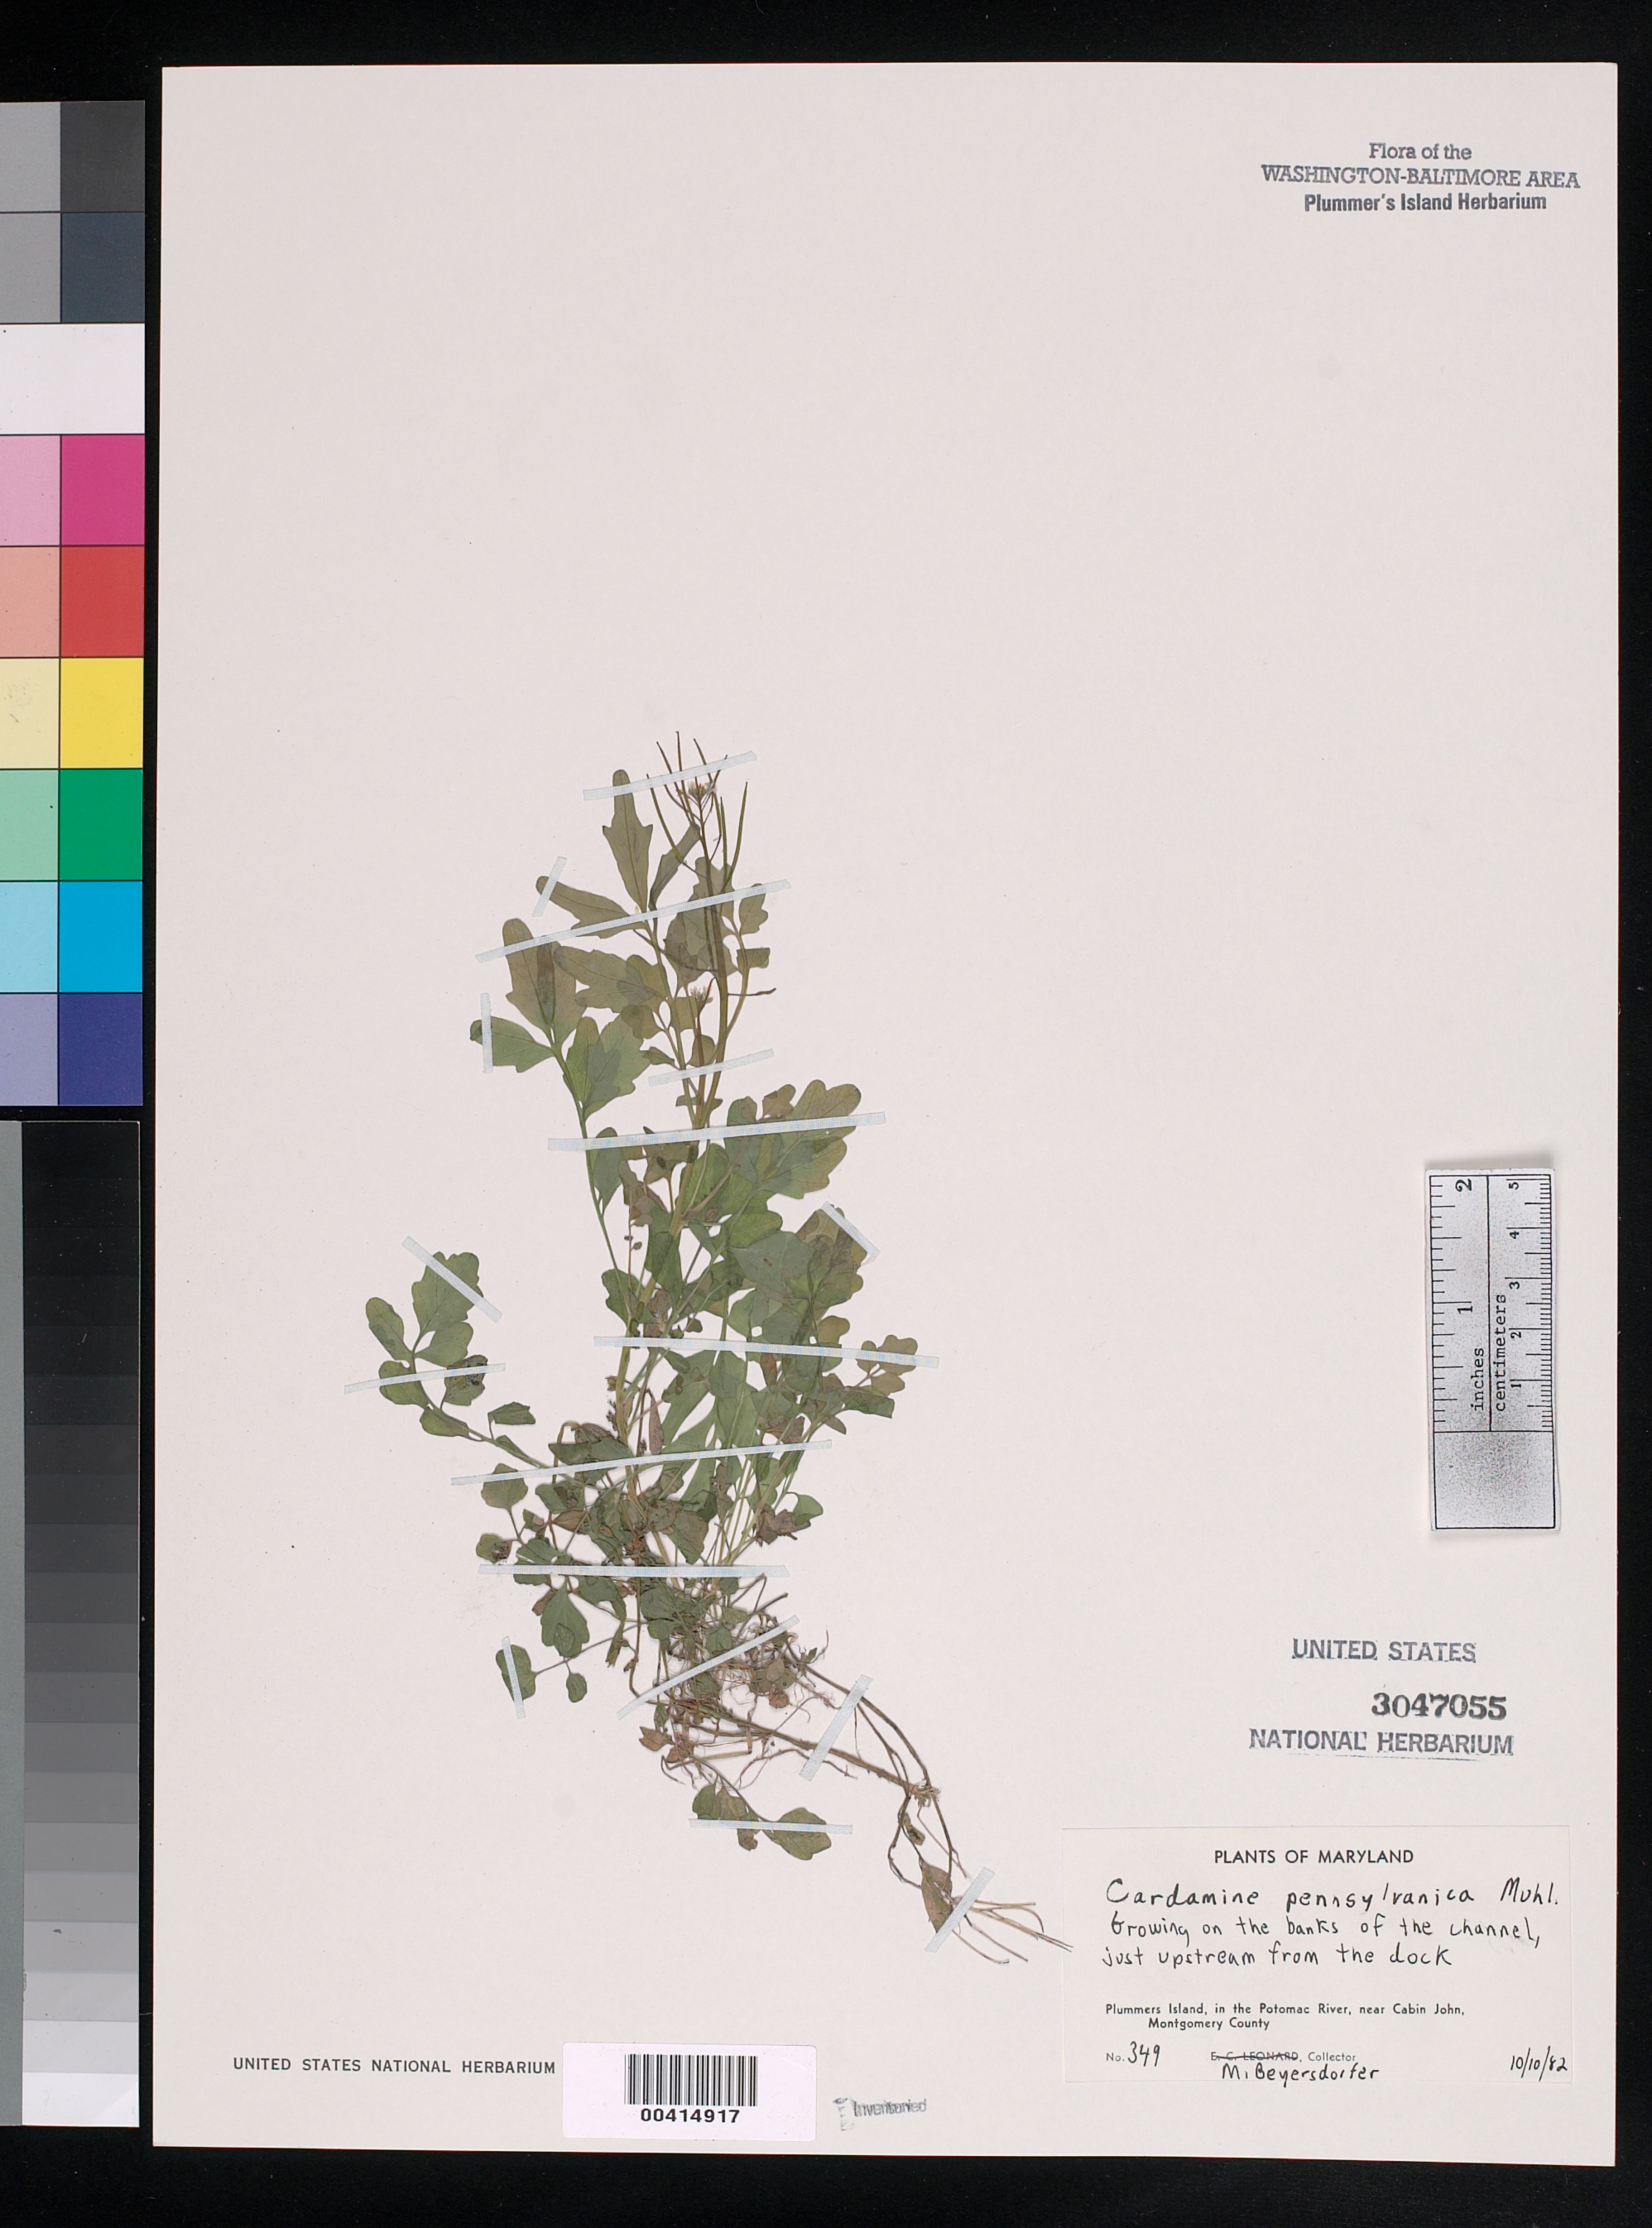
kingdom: Plantae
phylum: Tracheophyta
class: Magnoliopsida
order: Brassicales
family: Brassicaceae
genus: Cardamine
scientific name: Cardamine pensylvanica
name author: Muhl. ex Willd.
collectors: M. Beyersdorfer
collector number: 349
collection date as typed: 10 Oct 1982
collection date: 1982-10-10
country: United States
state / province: Maryland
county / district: Montgomery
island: Plummers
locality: Plummer's Island; Banks of the channel, just upstream from the dock C. & O. Canal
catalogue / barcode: US 3047055